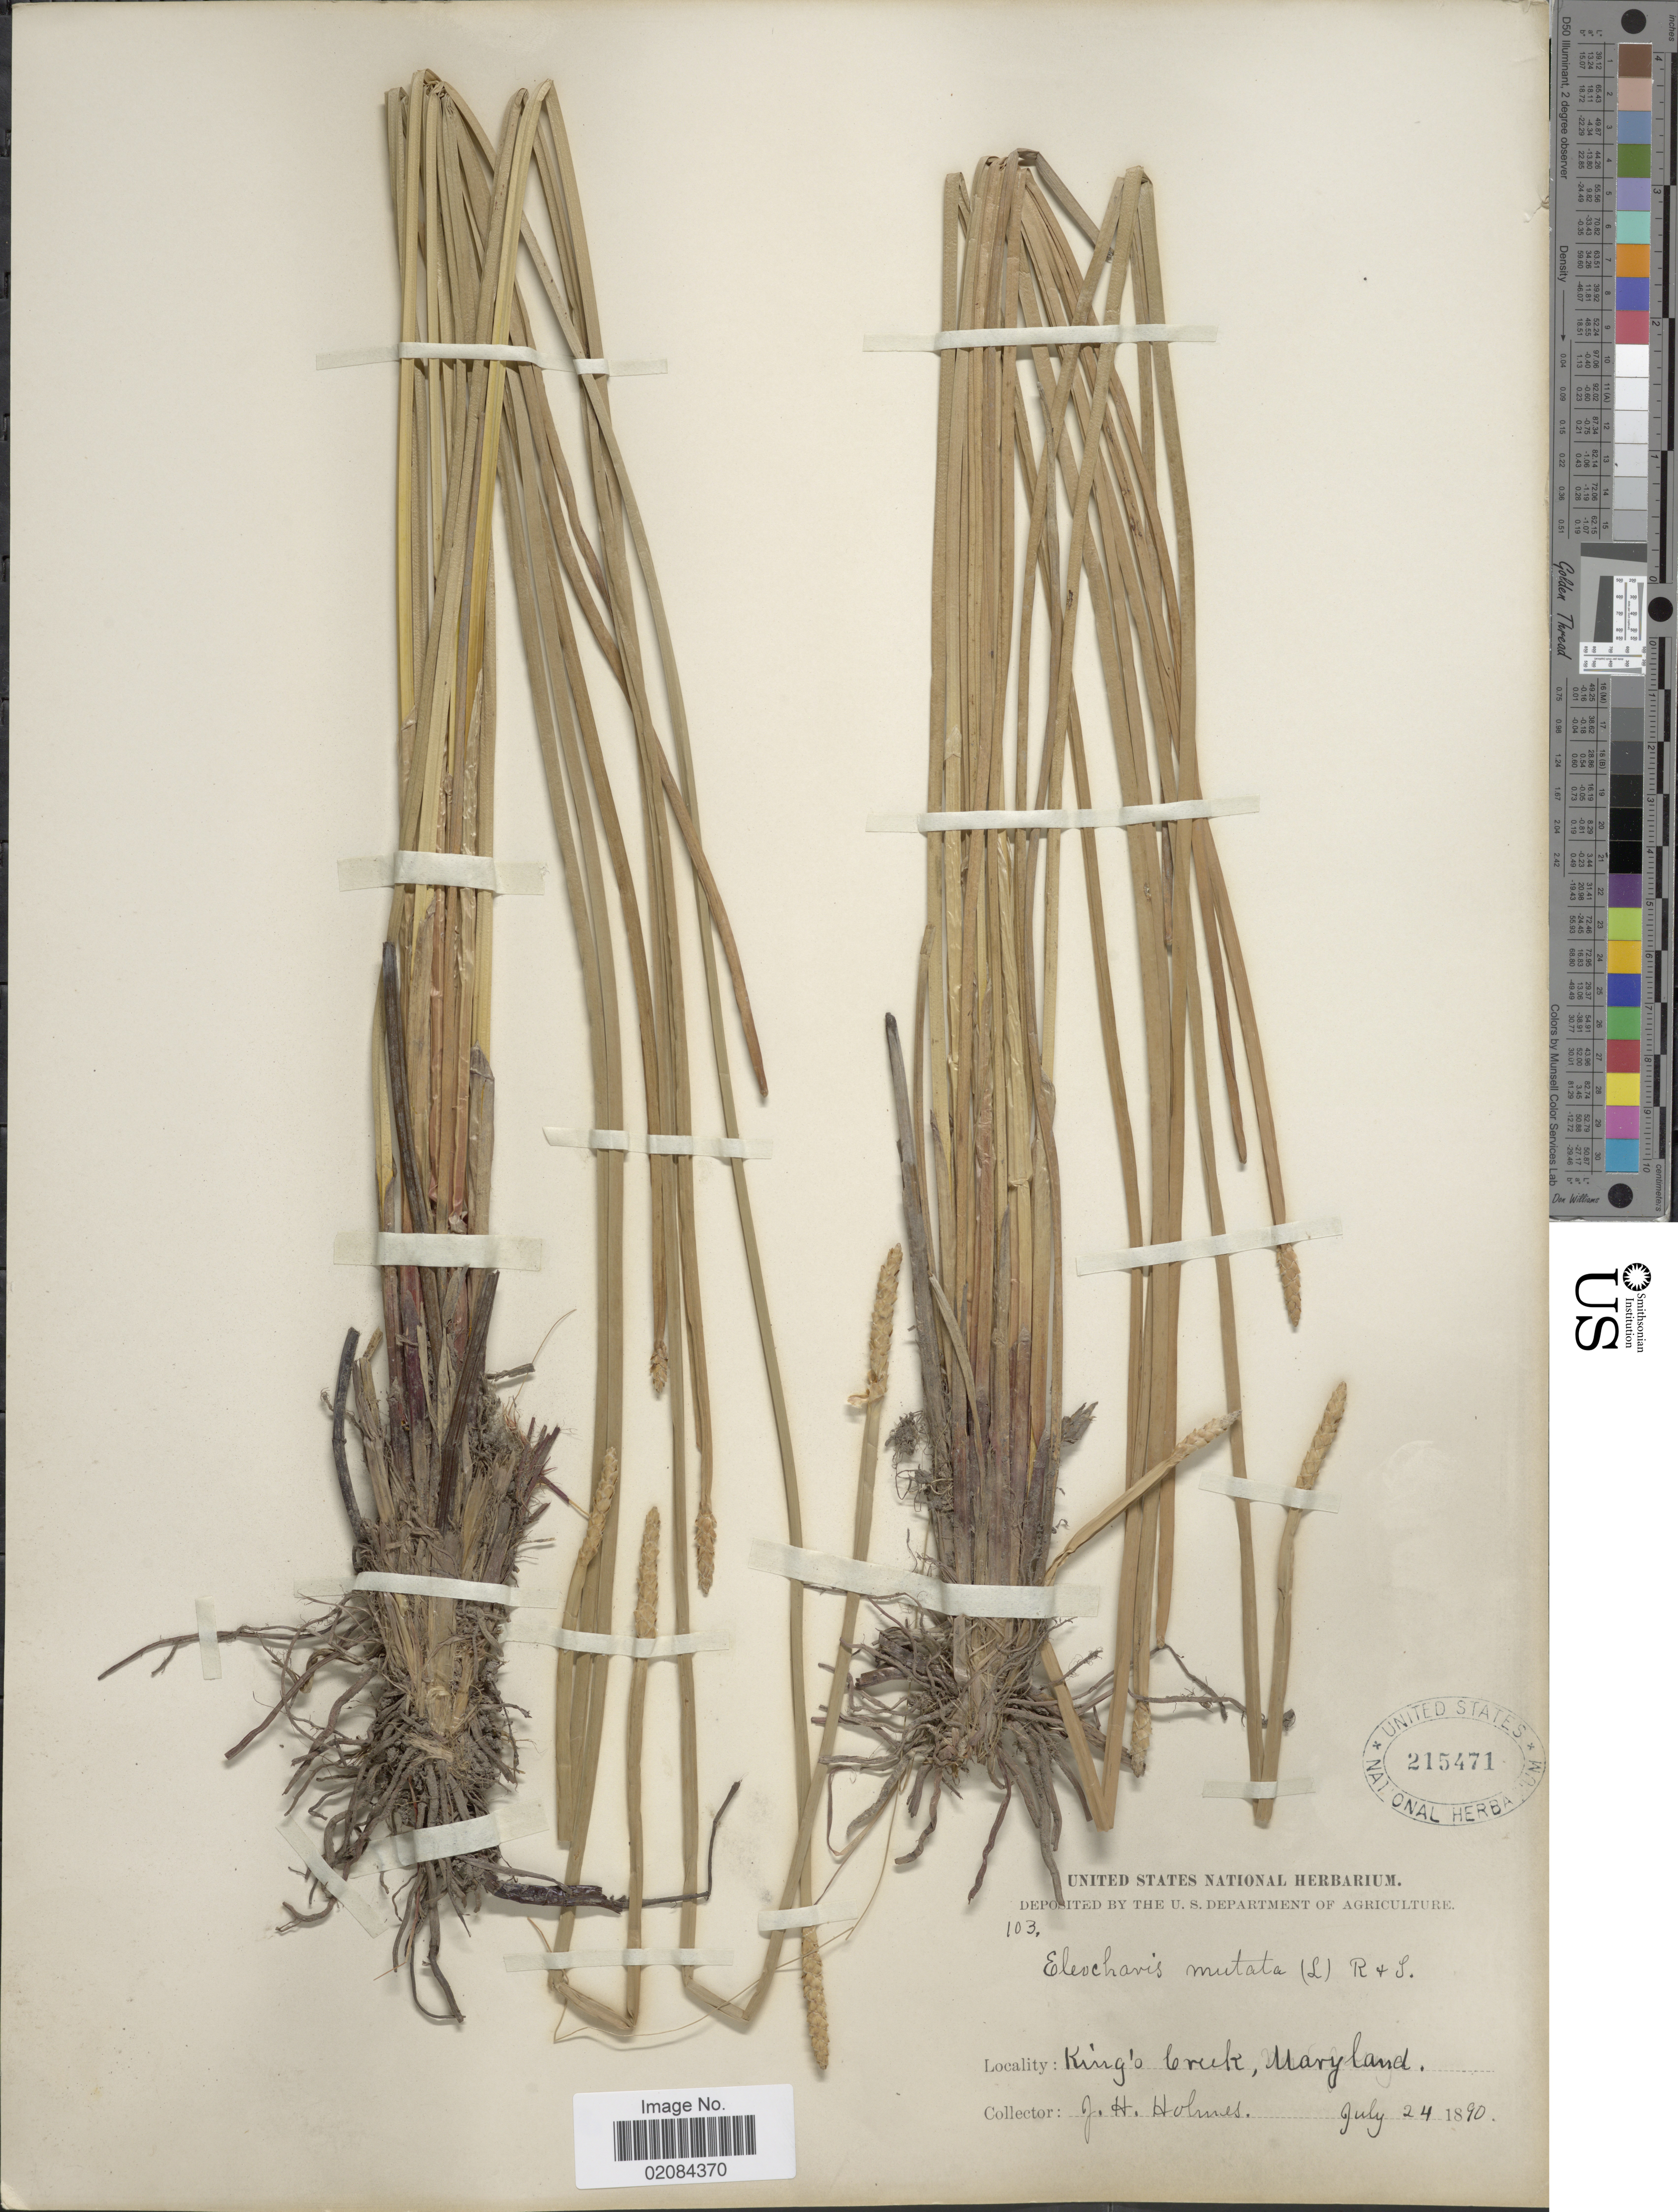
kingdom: Plantae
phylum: Tracheophyta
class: Liliopsida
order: Poales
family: Cyperaceae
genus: Eleocharis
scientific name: Eleocharis quadrangulata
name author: (Michx.) Roem. & Schult.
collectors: J. Holmes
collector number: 103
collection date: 1890-07-24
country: United States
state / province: Maryland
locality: King's Creek, Maryland.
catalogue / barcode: US 215471